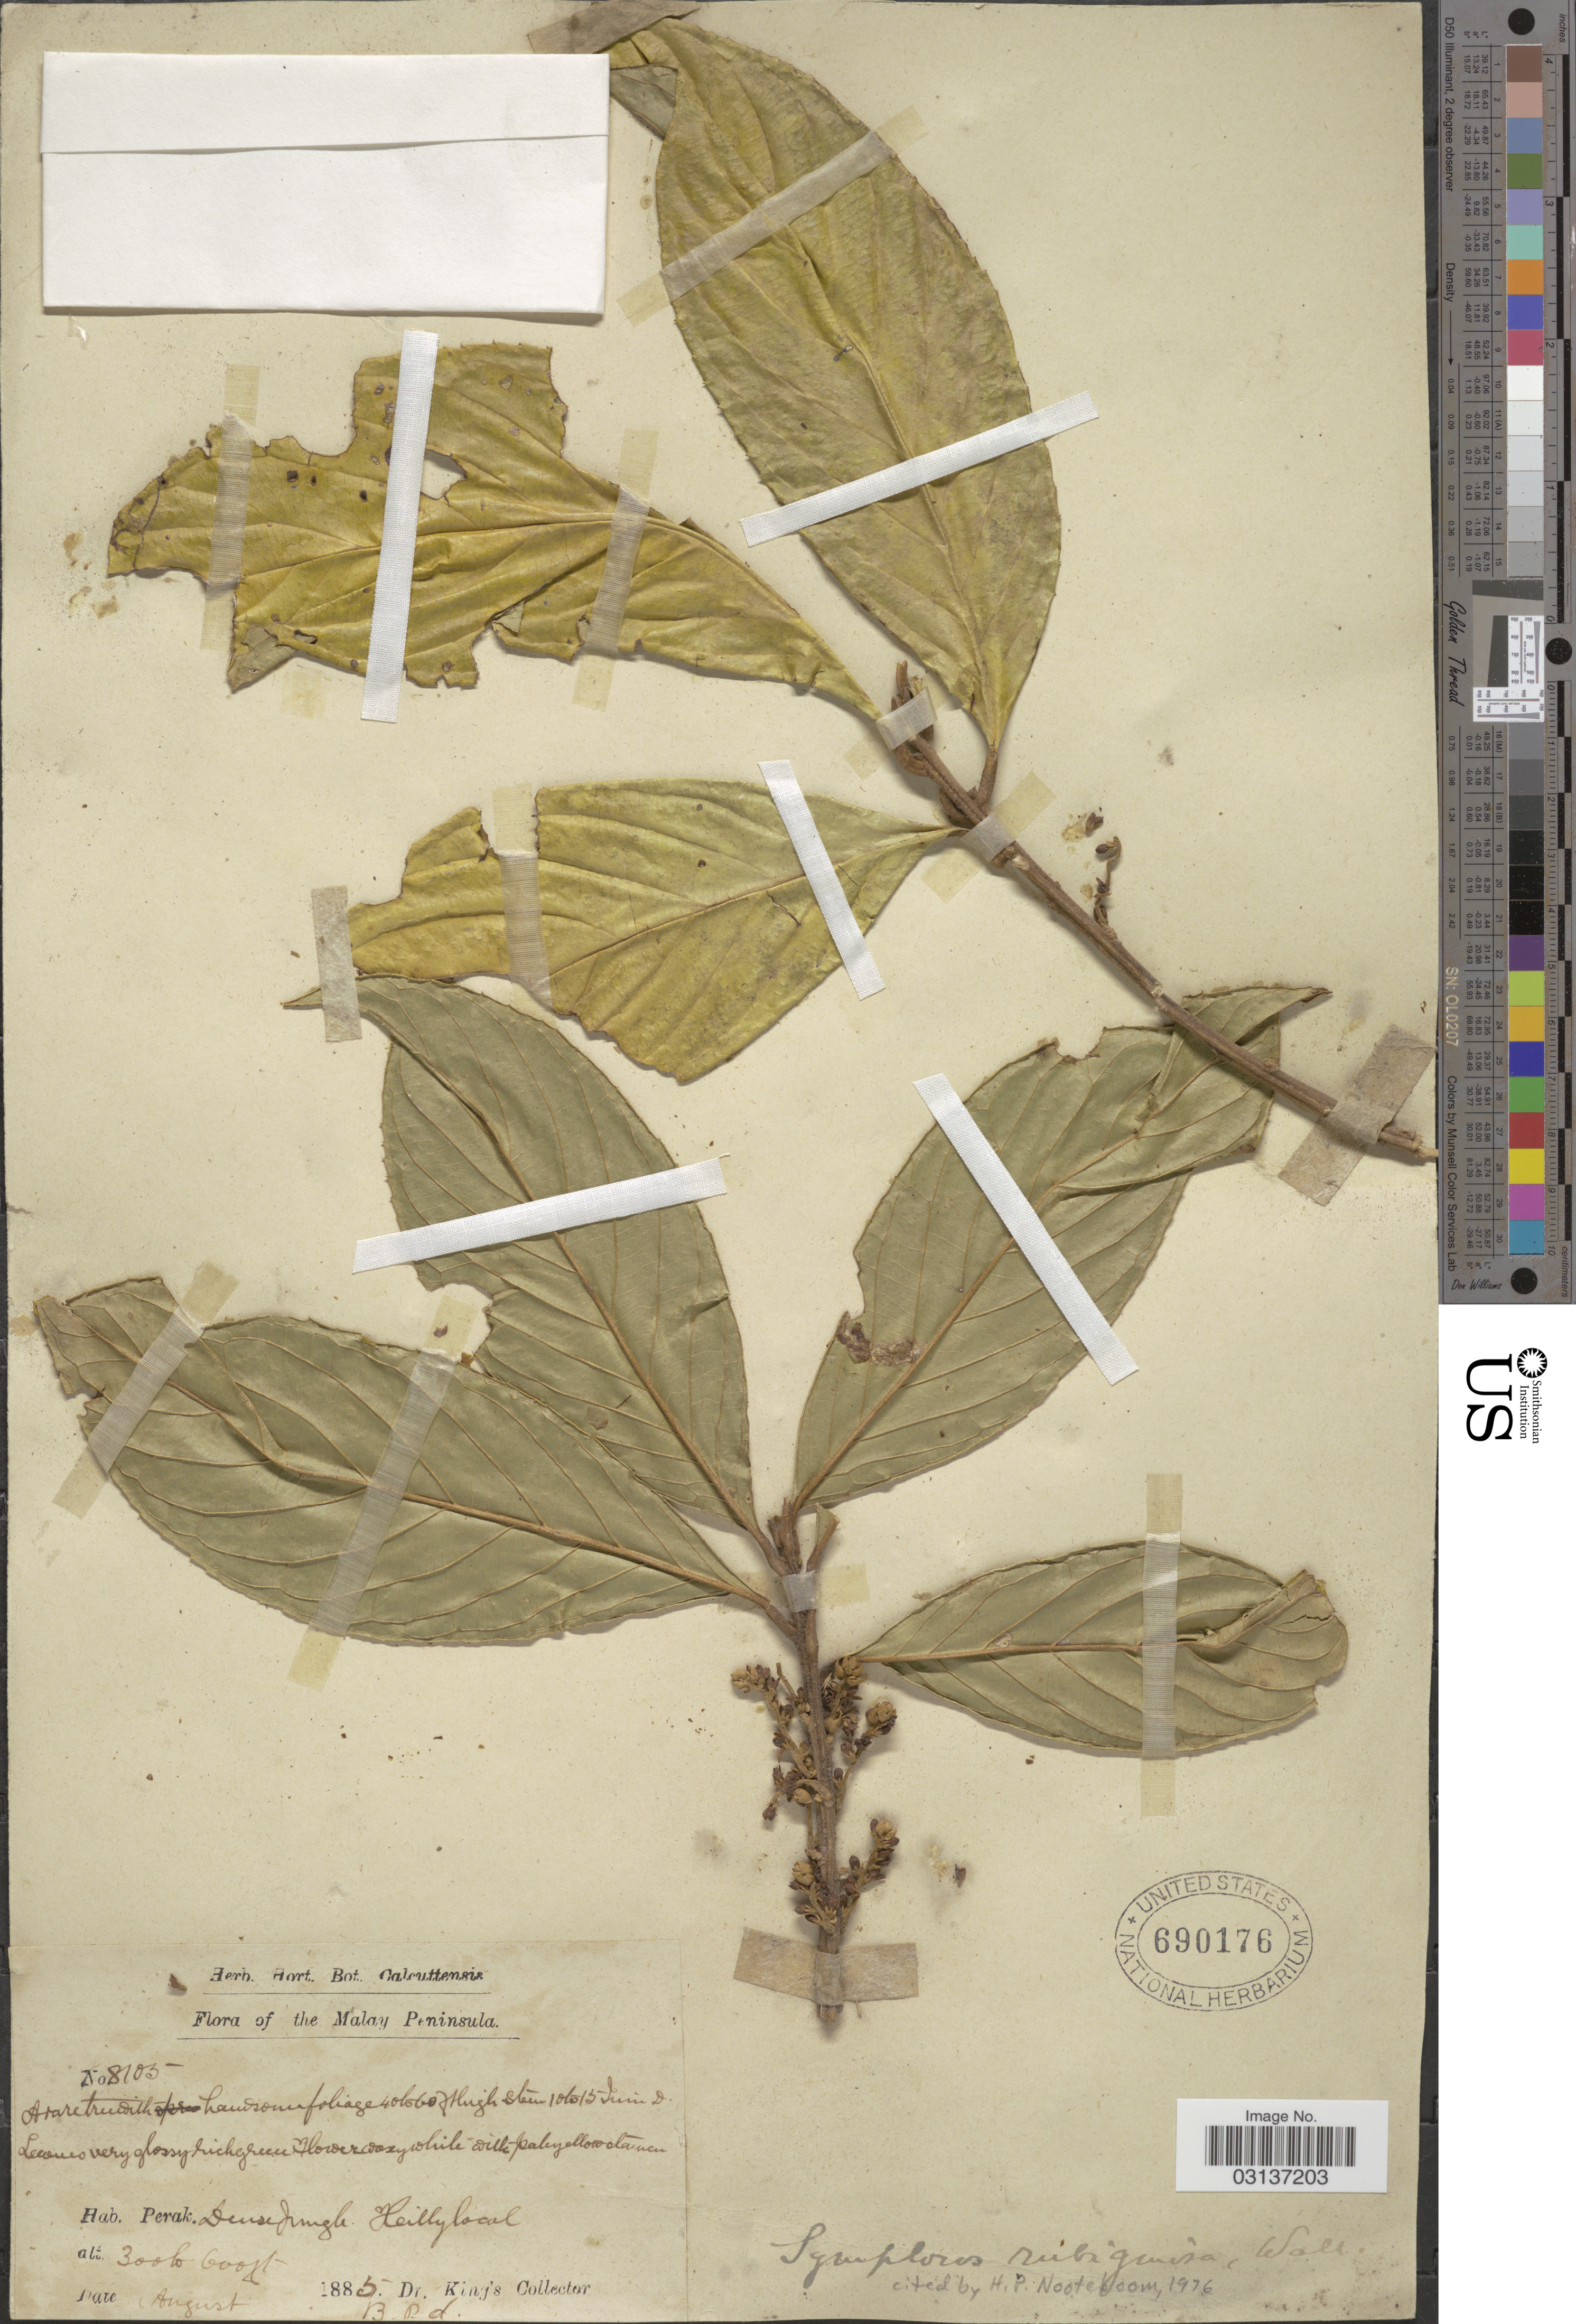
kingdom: Plantae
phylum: Tracheophyta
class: Magnoliopsida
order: Ericales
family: Symplocaceae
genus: Symplocos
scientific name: Symplocos rubiginosa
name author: Wall. ex DC.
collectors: Dr. King's collector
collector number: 8105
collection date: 1885-08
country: Malaysia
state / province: Perak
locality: Malay Peninsula. Perak. Dense Jungle. Hilly local.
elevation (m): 91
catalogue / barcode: US 690176